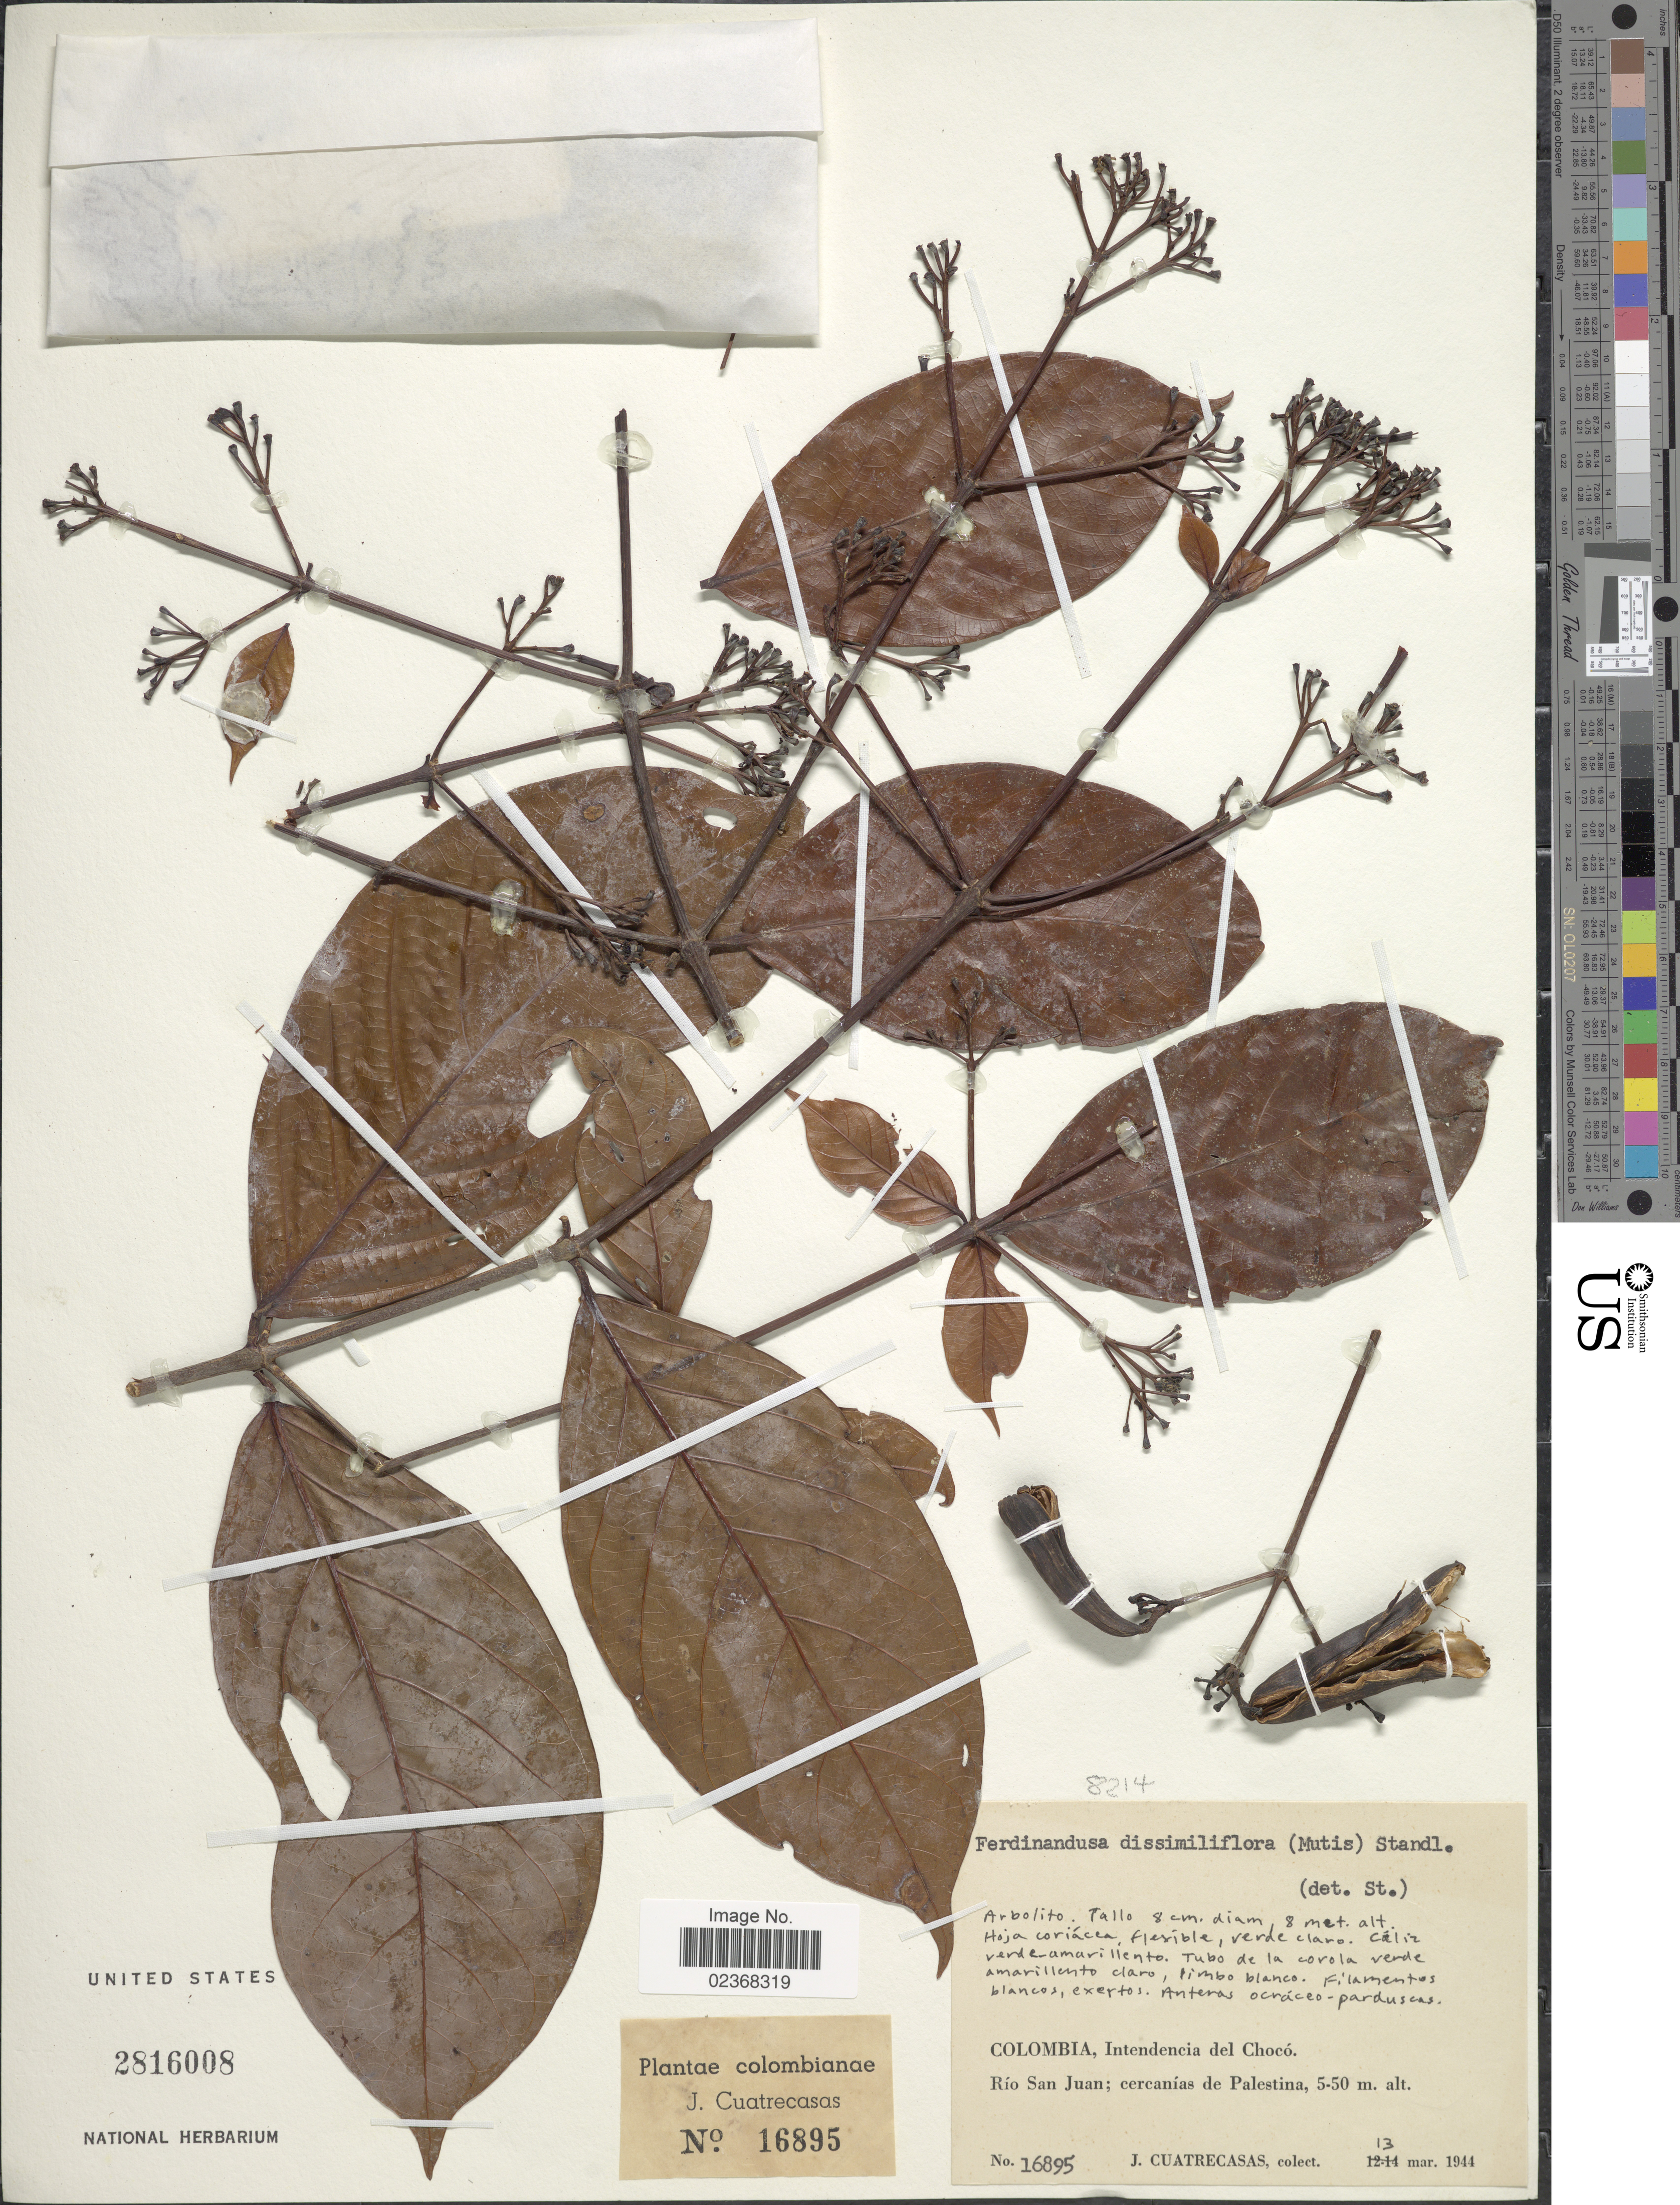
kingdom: Plantae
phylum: Tracheophyta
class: Magnoliopsida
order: Gentianales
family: Rubiaceae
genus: Ferdinandusa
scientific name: Ferdinandusa dissimiliflora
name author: (Mutis ex Humb.) Standl.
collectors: J. Cuatrecasas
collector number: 16895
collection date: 1944-03-13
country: Colombia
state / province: Chocó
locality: Colombia, Intendencia del Choco, Rio San Juan: cercanias de Palestina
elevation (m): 5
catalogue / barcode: US 2816008